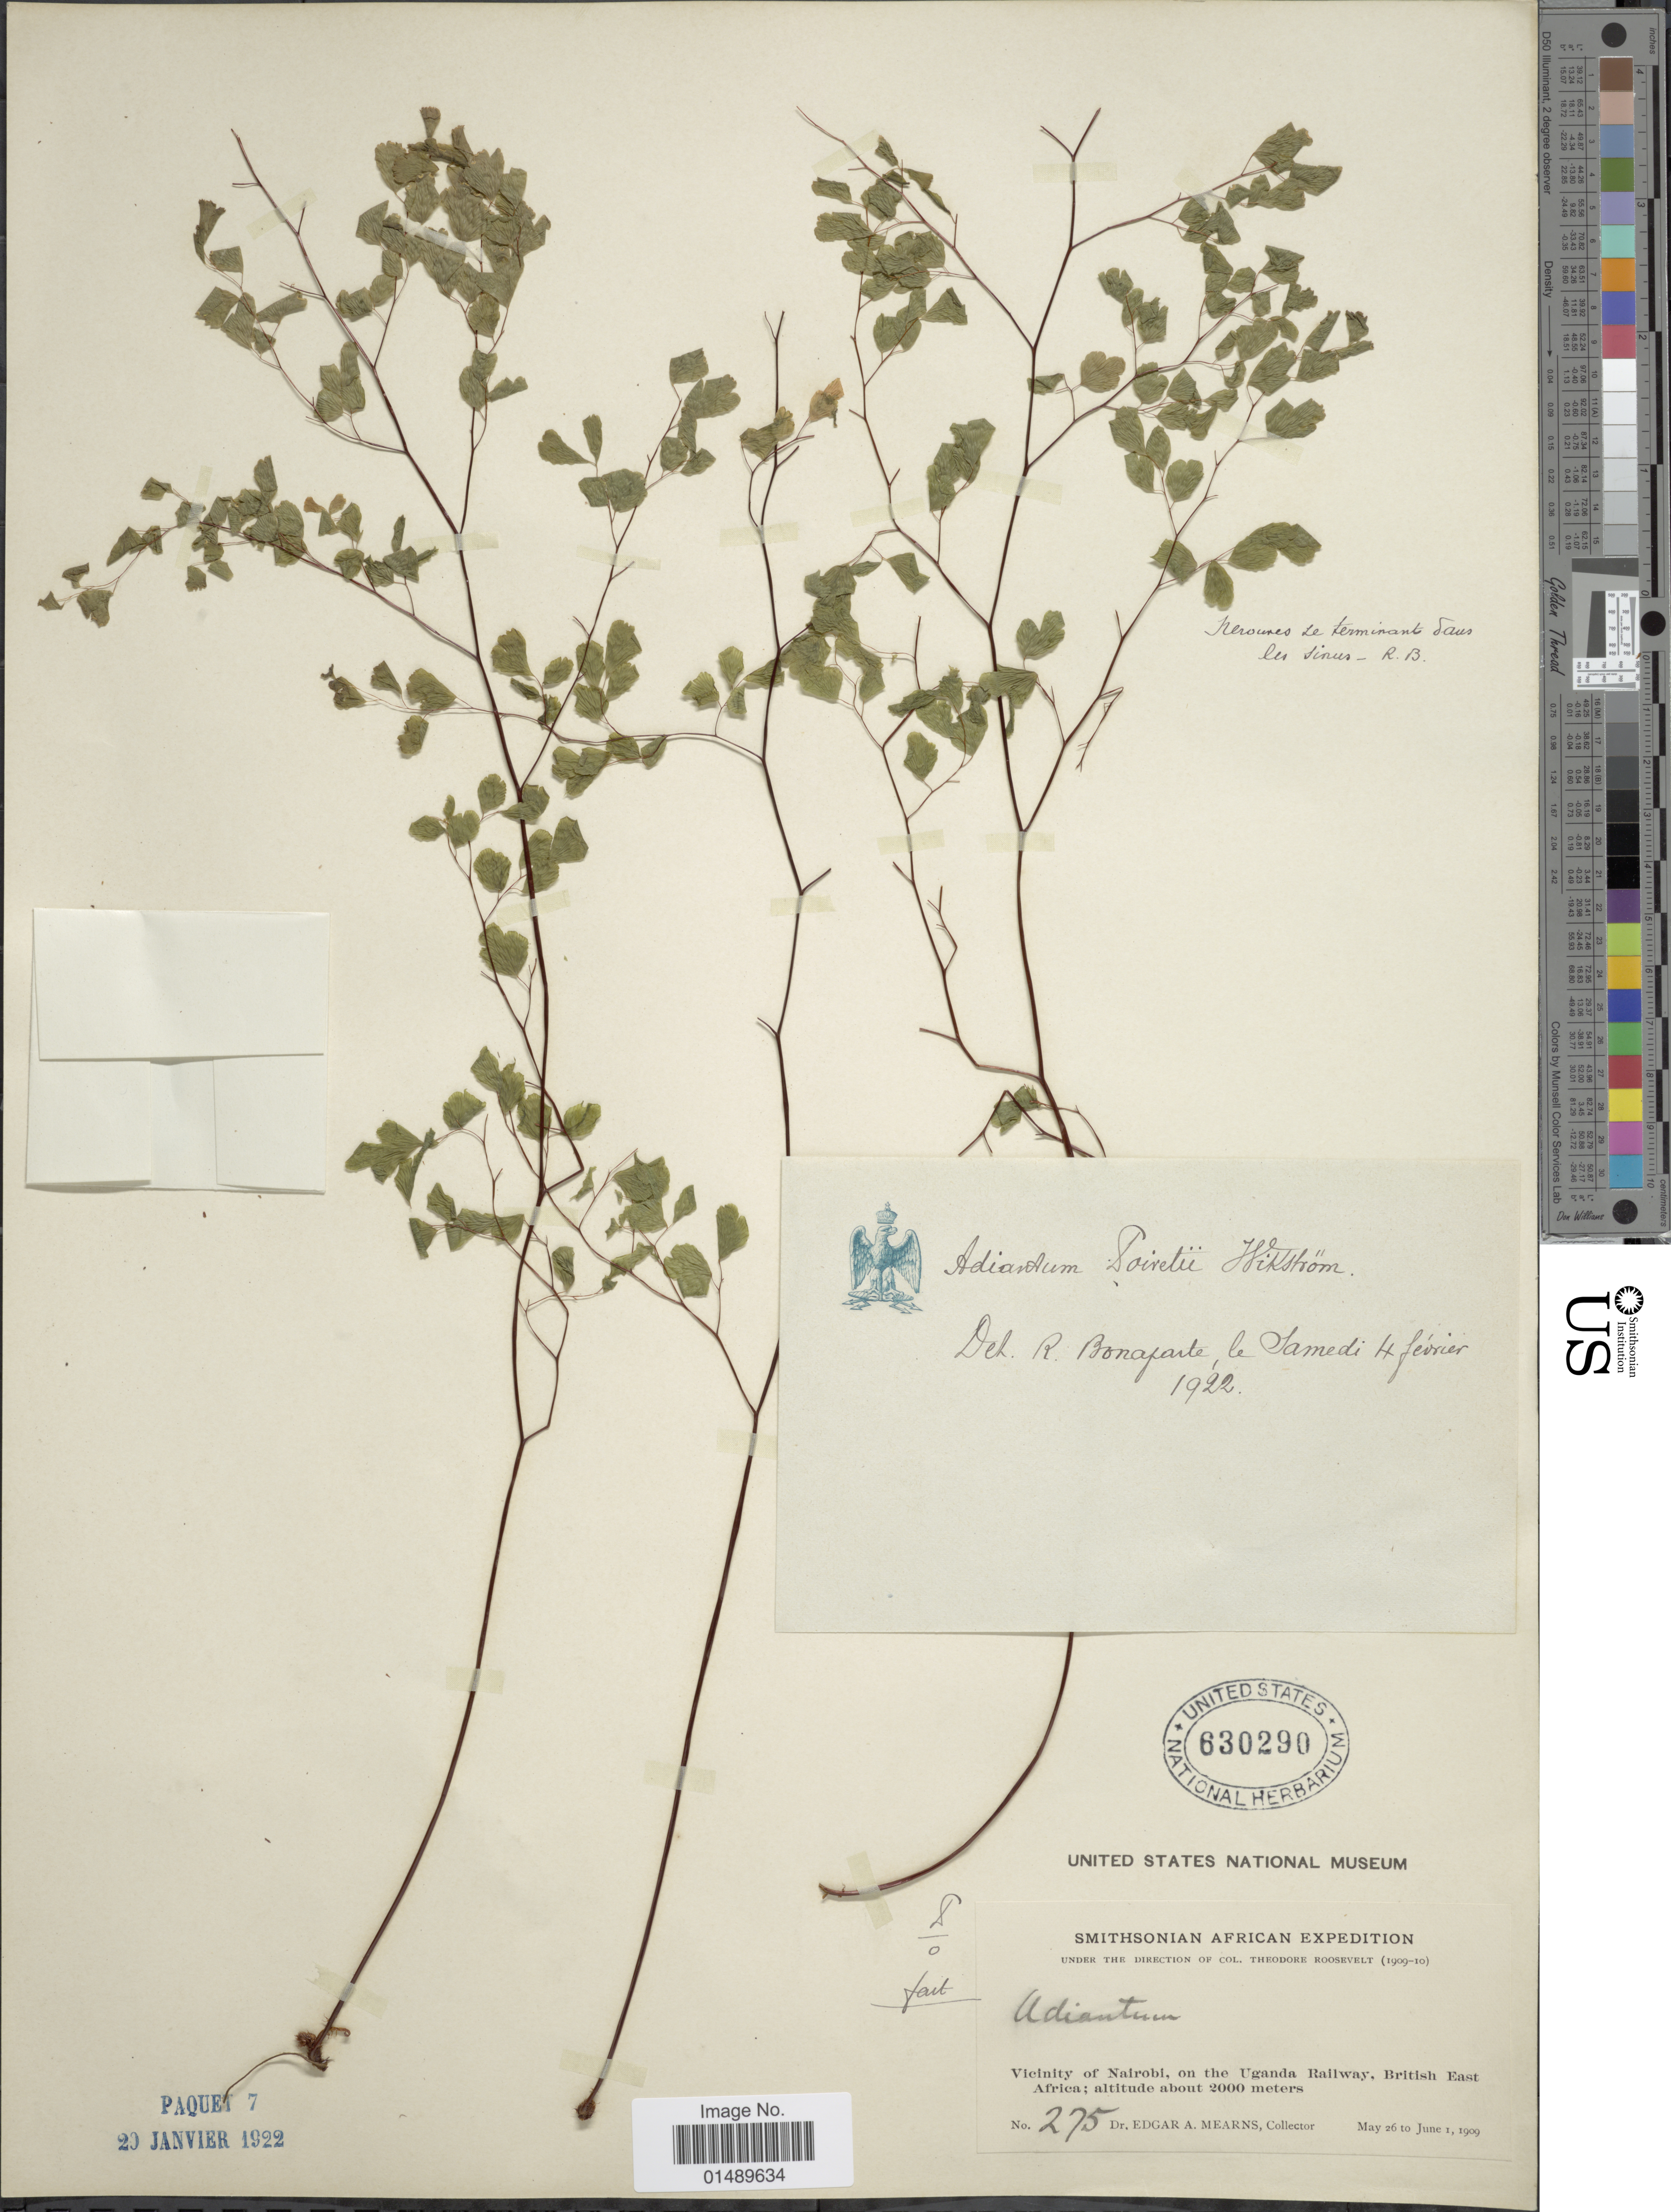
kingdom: Plantae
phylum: Tracheophyta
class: Polypodiopsida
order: Polypodiales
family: Pteridaceae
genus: Adiantum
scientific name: Adiantum poiretii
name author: Wikstr.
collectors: E. A. Mearns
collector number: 275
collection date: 1909-05-26/1909-06-01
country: Kenya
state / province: Nairobi Area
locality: Africa, vicinity of Nairobo, on the Uganda Railway, British East Africa.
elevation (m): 2000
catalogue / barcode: US 630290